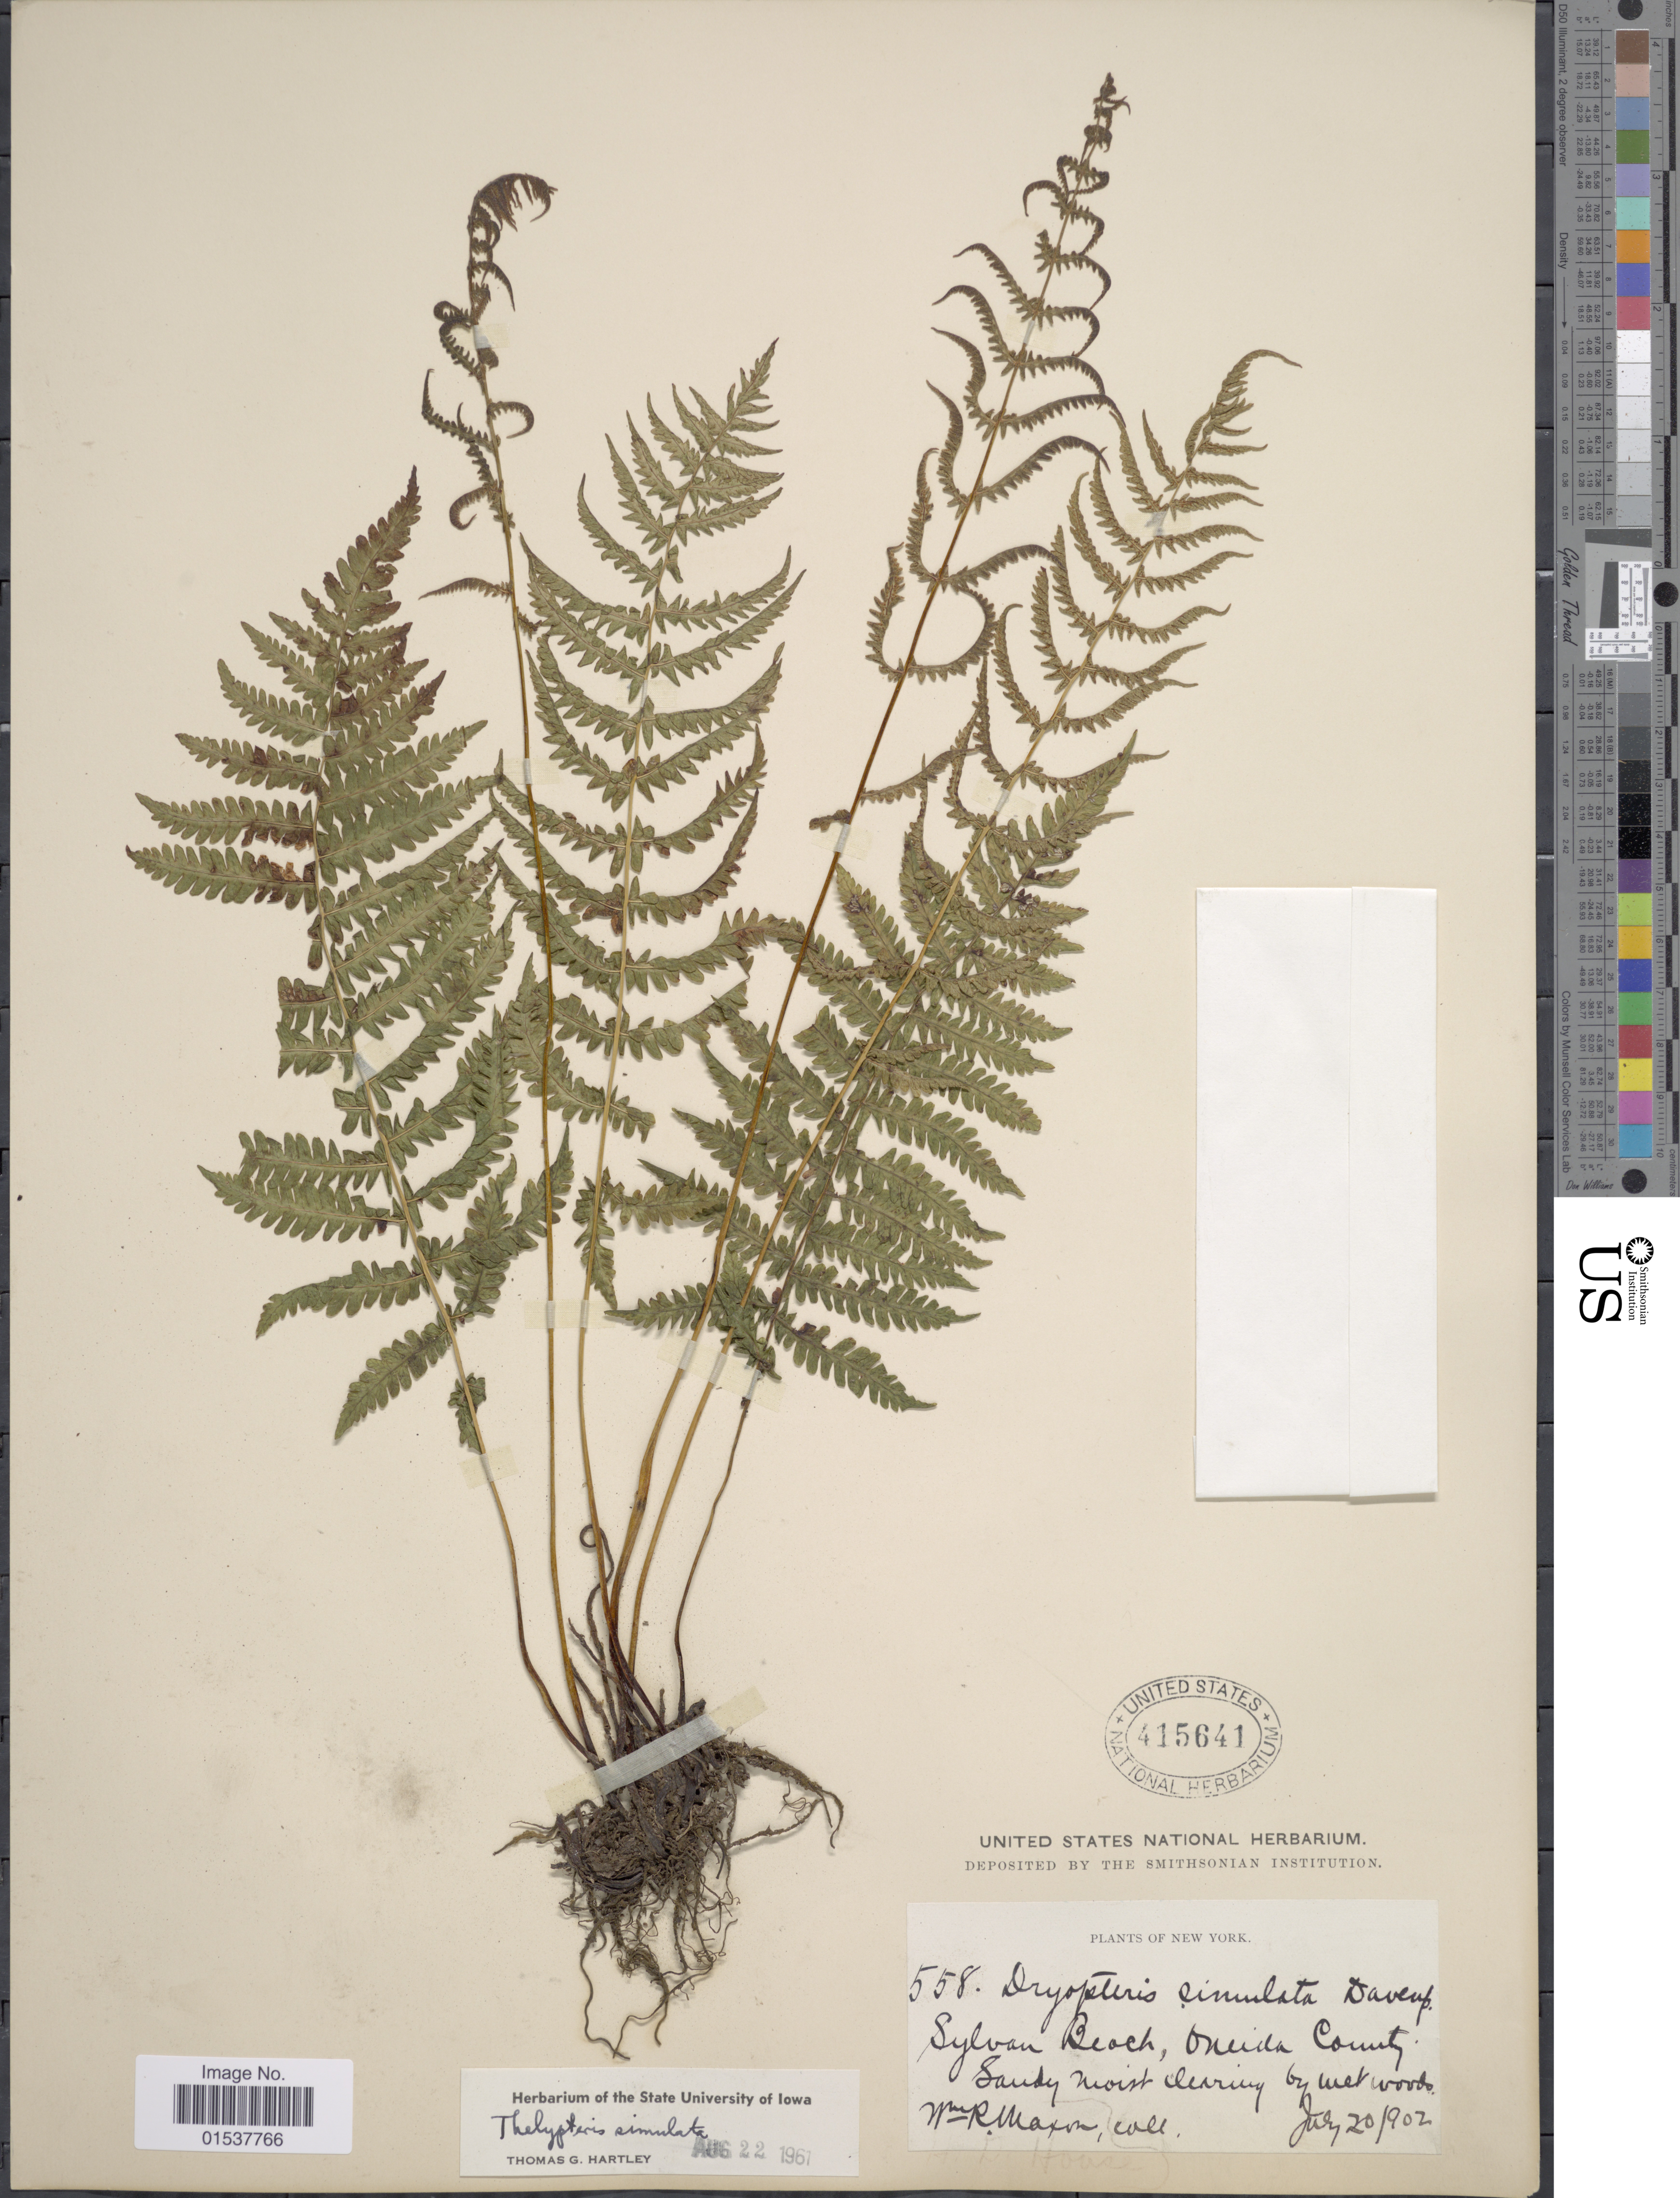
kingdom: Plantae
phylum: Tracheophyta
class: Polypodiopsida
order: Polypodiales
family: Thelypteridaceae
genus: Parathelypteris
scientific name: Parathelypteris simulata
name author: (Davenp.) Holttum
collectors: W. R. Maxon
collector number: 558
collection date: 1902-07-20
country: United States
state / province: New York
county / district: Oneida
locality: Sylvan Beach, Oneida County, Sandy moist clearing by wet woods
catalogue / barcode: US 415641